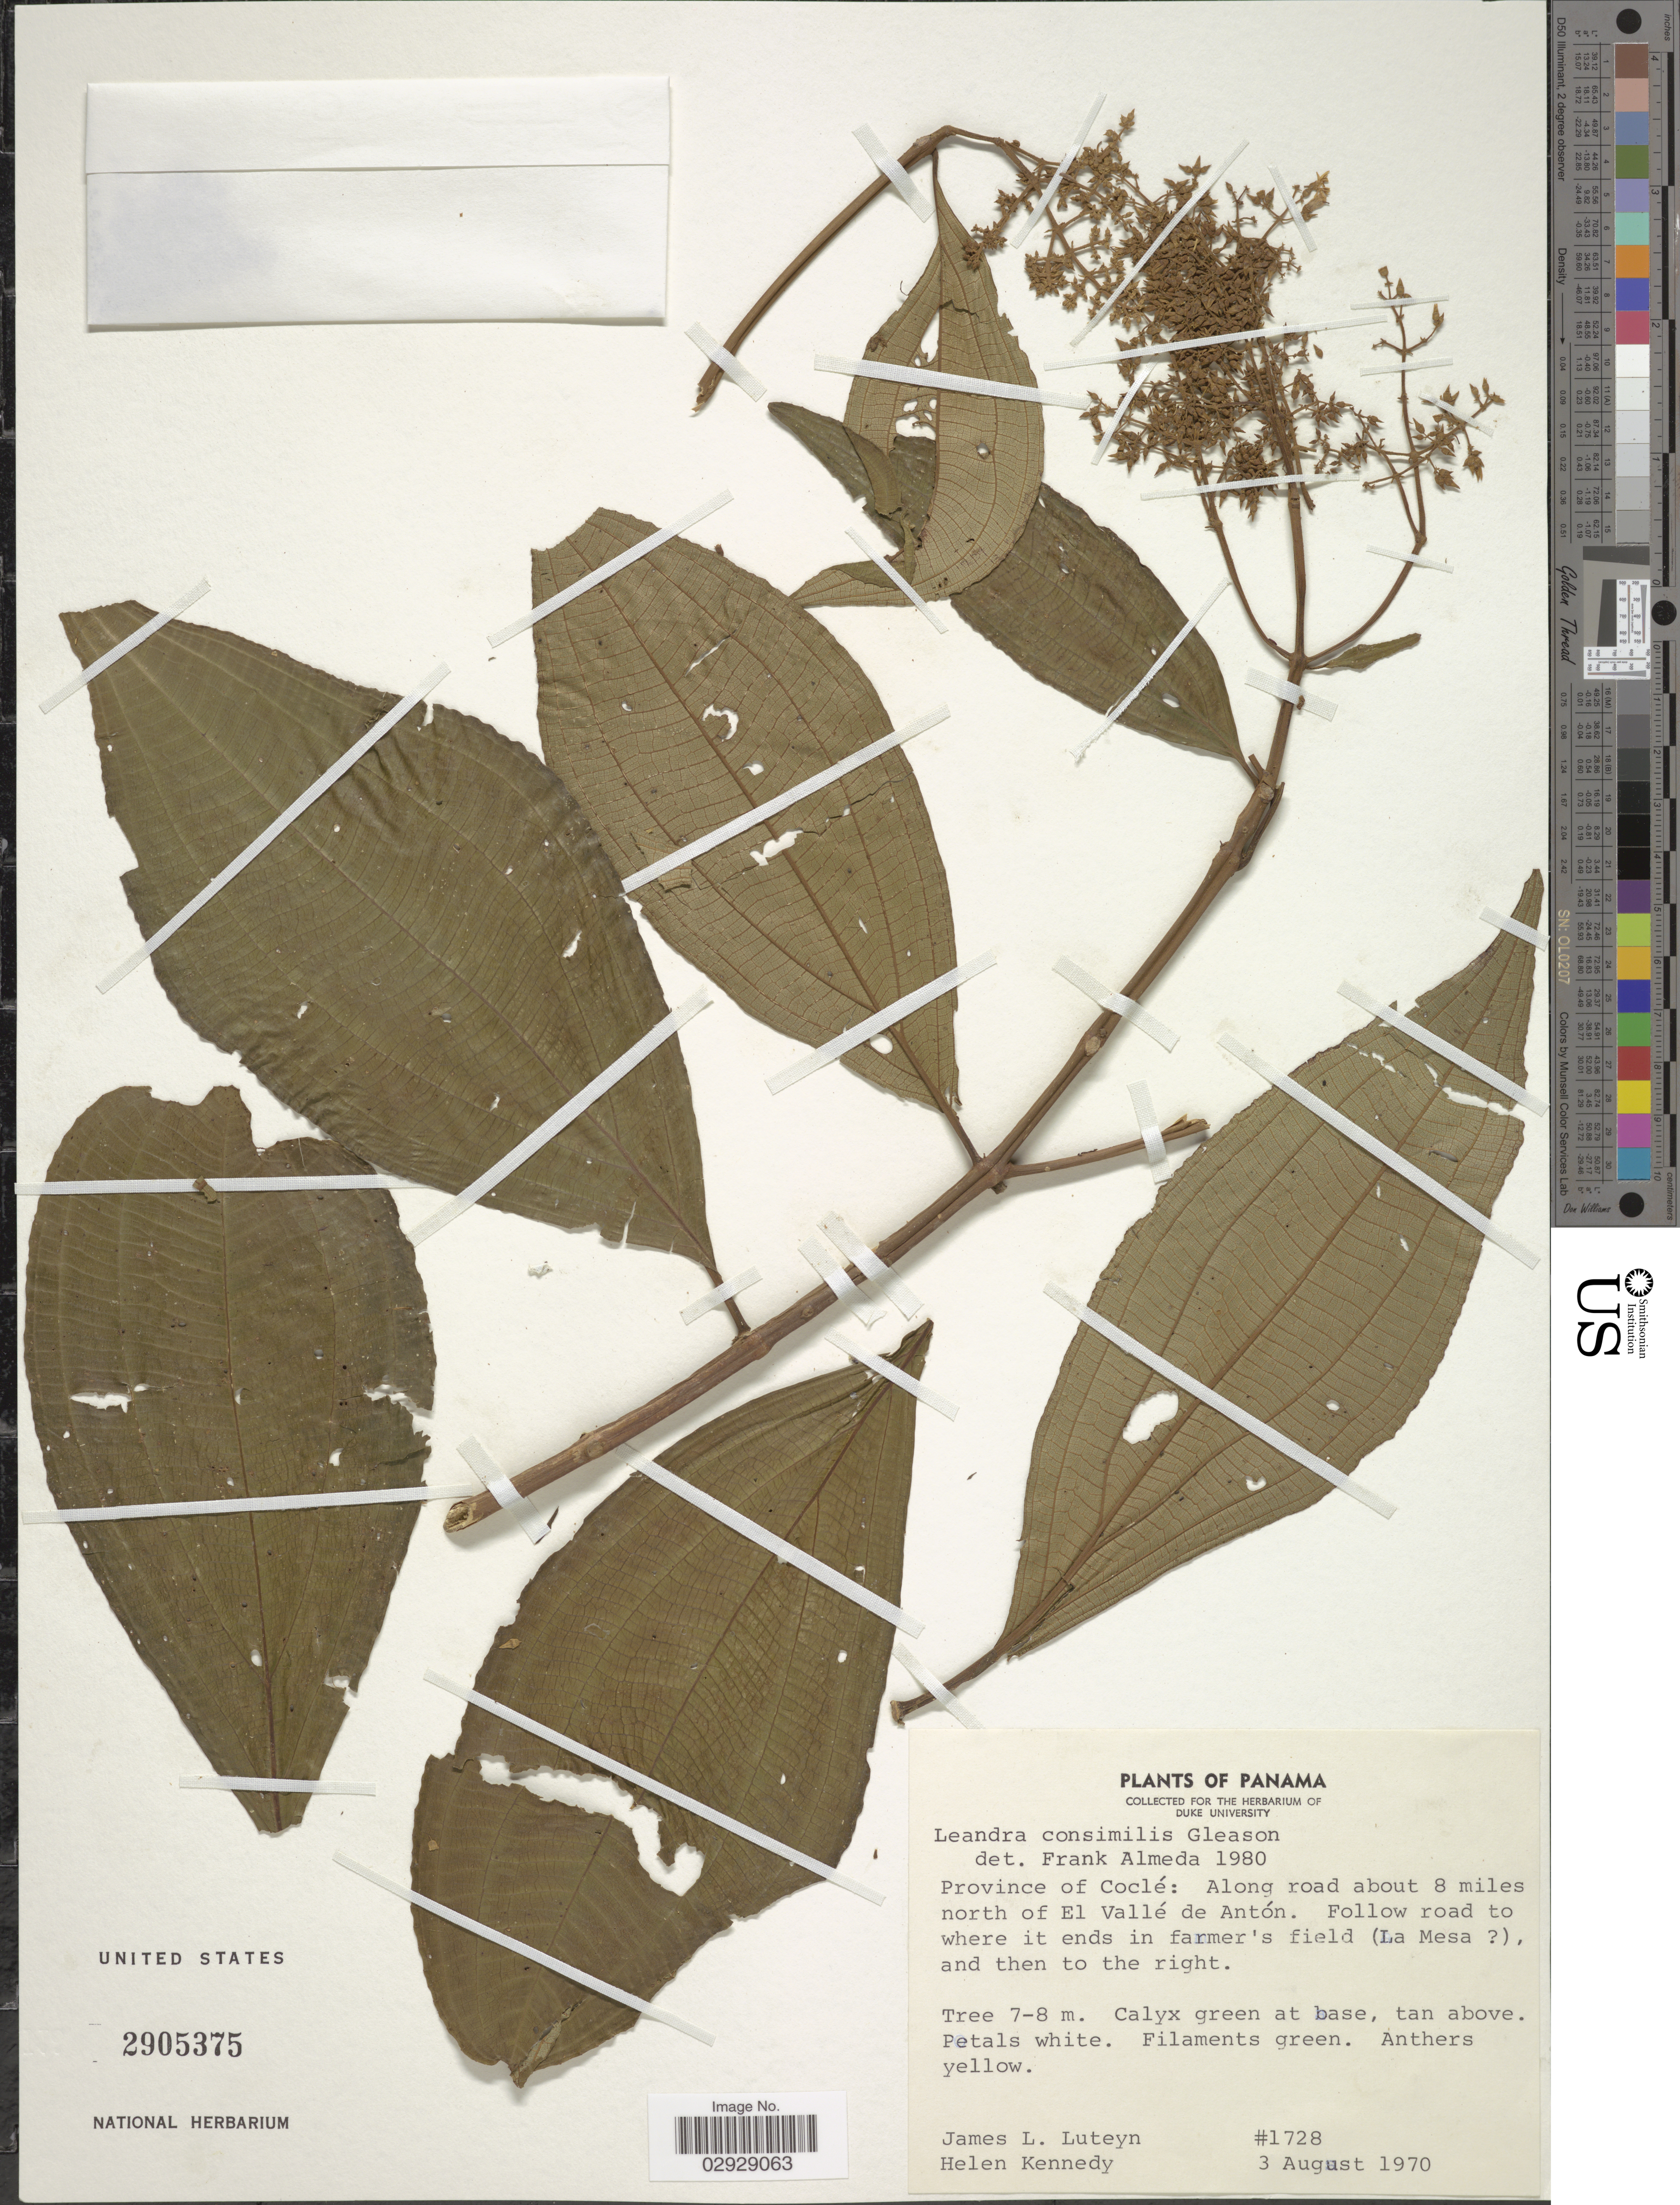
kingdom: Plantae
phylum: Tracheophyta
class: Magnoliopsida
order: Myrtales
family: Melastomataceae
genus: Leandra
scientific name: Leandra consimilis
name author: Gleason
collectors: J. L. Luteyn & H. Kennedy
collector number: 1728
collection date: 1970-08-03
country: Panama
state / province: Coclé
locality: Along road about 8 miles north of El Vallé de Antón. Follow road to where it ends in farmer's field (La Mesa [unsure placement]), and then to the right.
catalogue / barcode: US 2905375